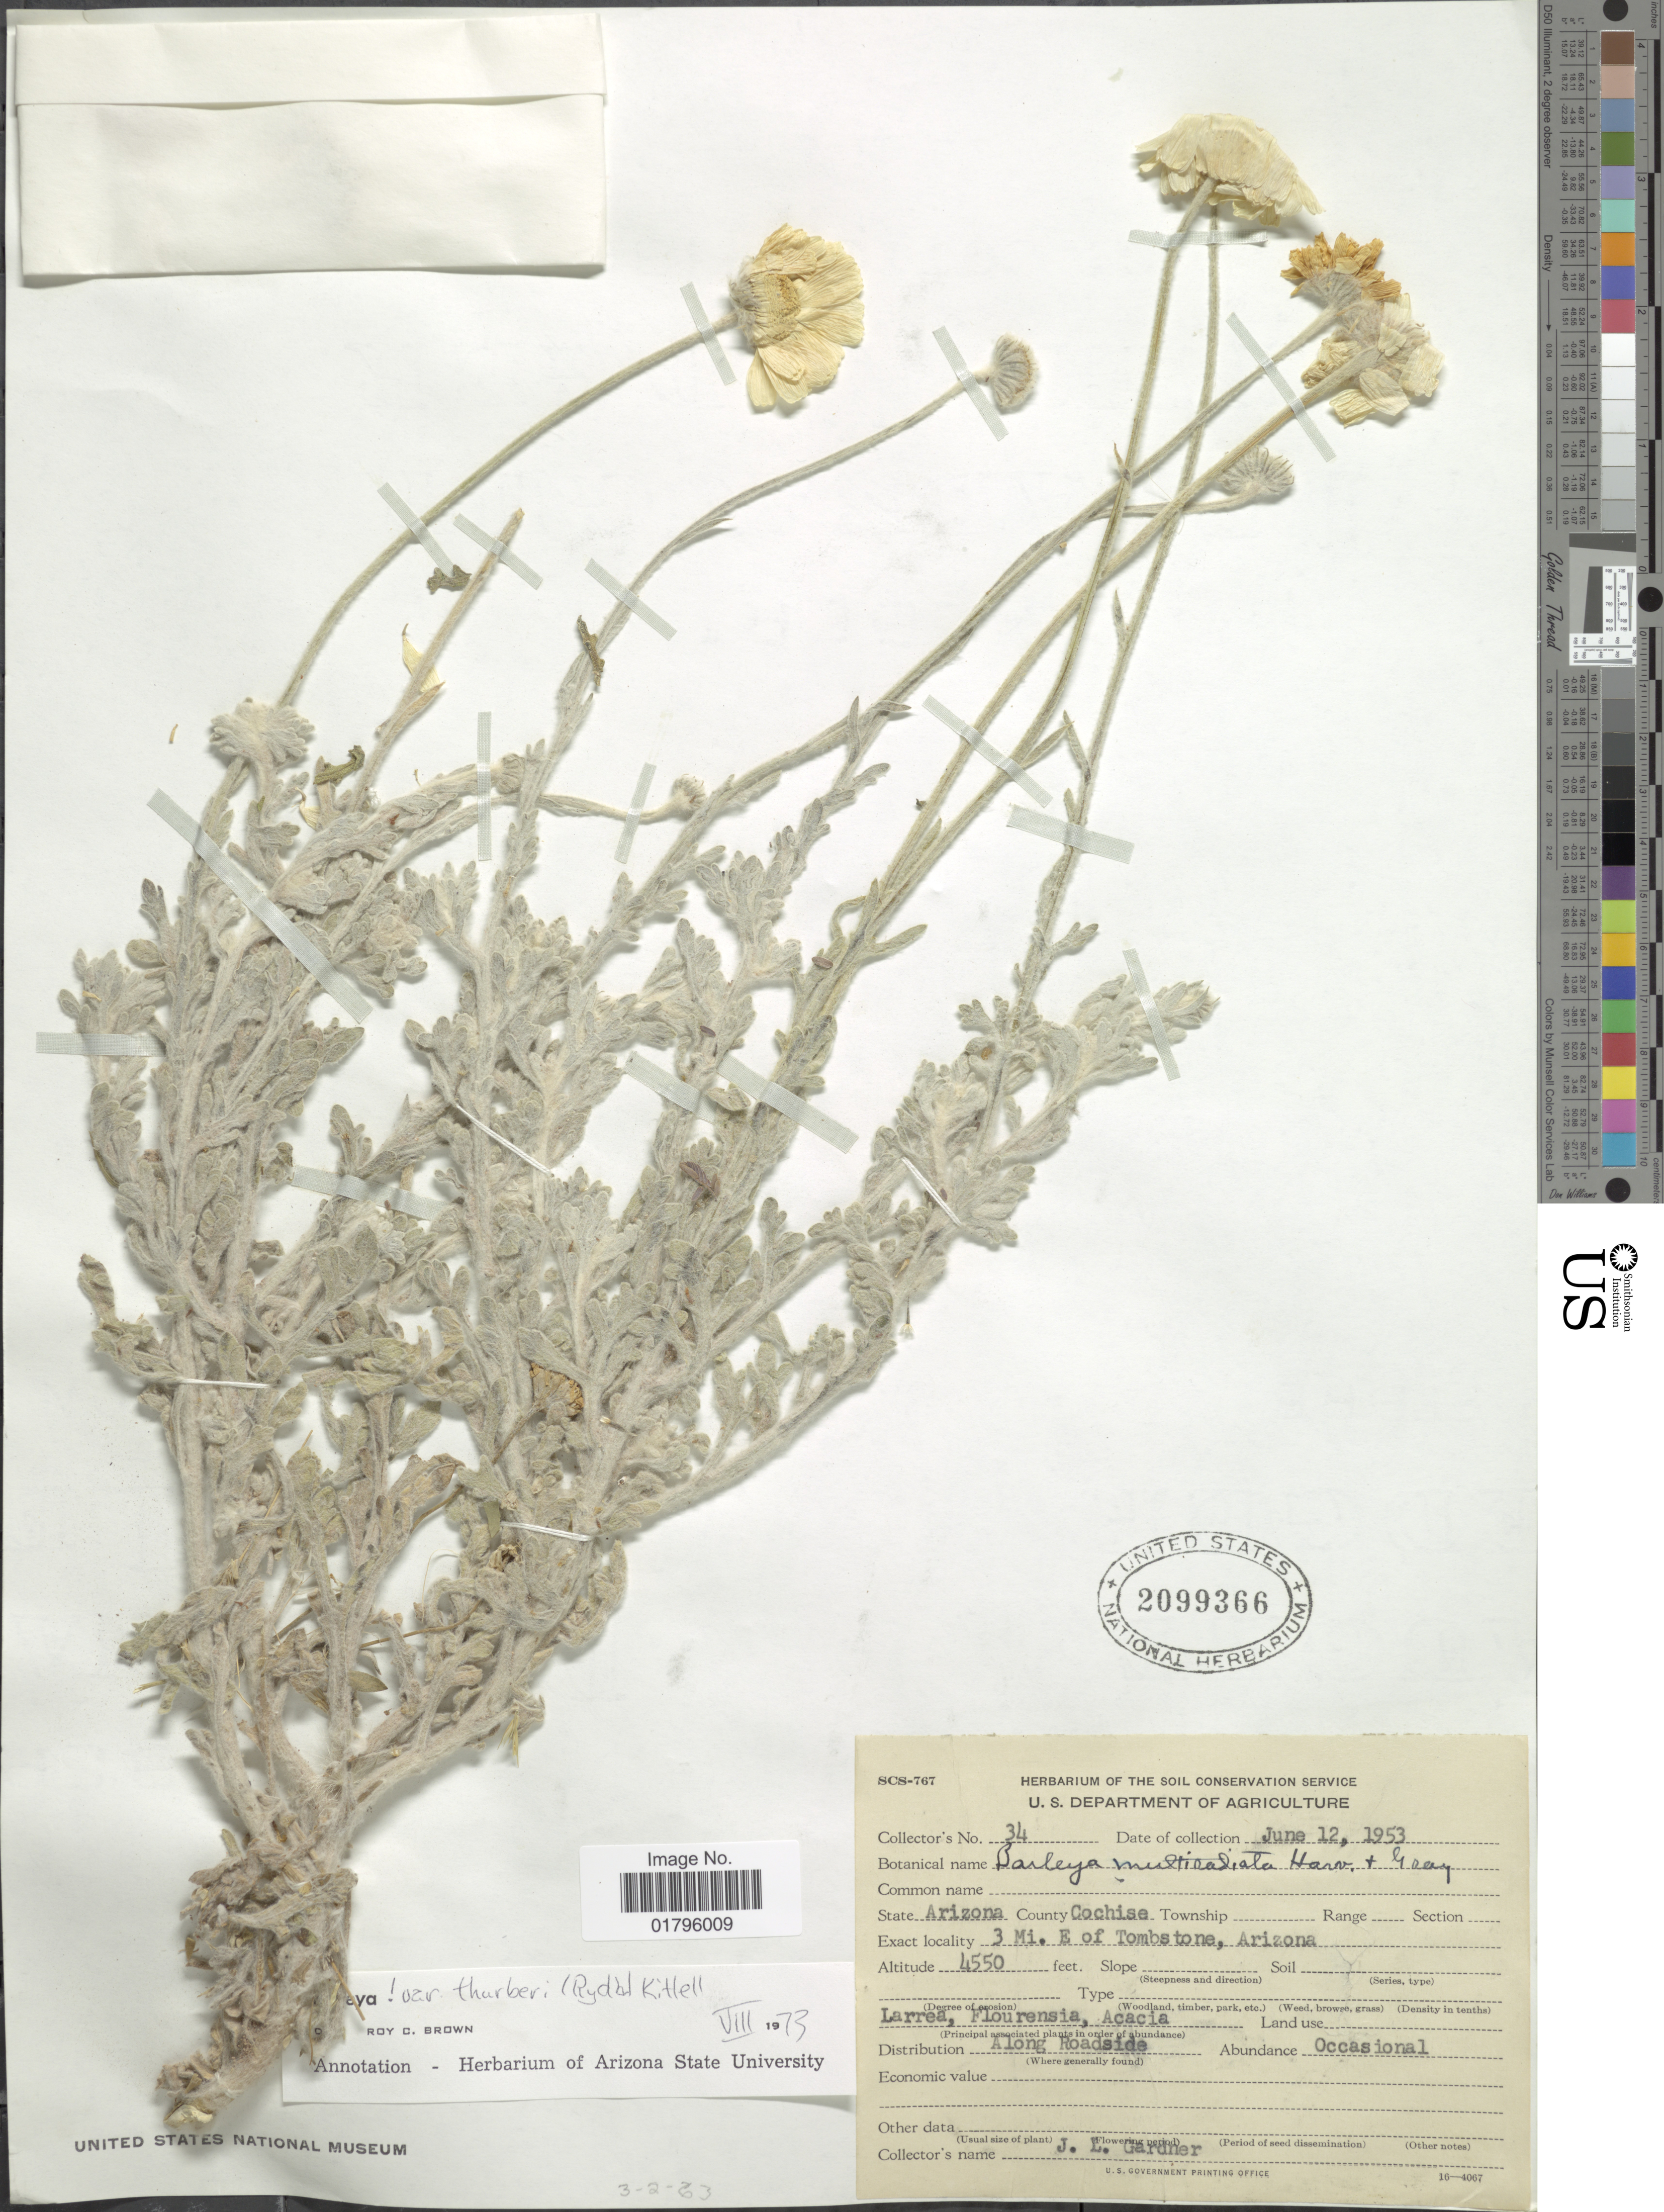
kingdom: Plantae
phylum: Tracheophyta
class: Magnoliopsida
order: Asterales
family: Asteraceae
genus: Baileya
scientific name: Baileya multiradiata var. thurberi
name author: (Rydb.) Kittell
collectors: J. Garner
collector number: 34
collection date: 1953-06-12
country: United States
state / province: Arizona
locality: State Arizona, County Cochise, 3 Mi. E of Tombstone, Arizona.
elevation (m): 1387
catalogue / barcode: US 2099366